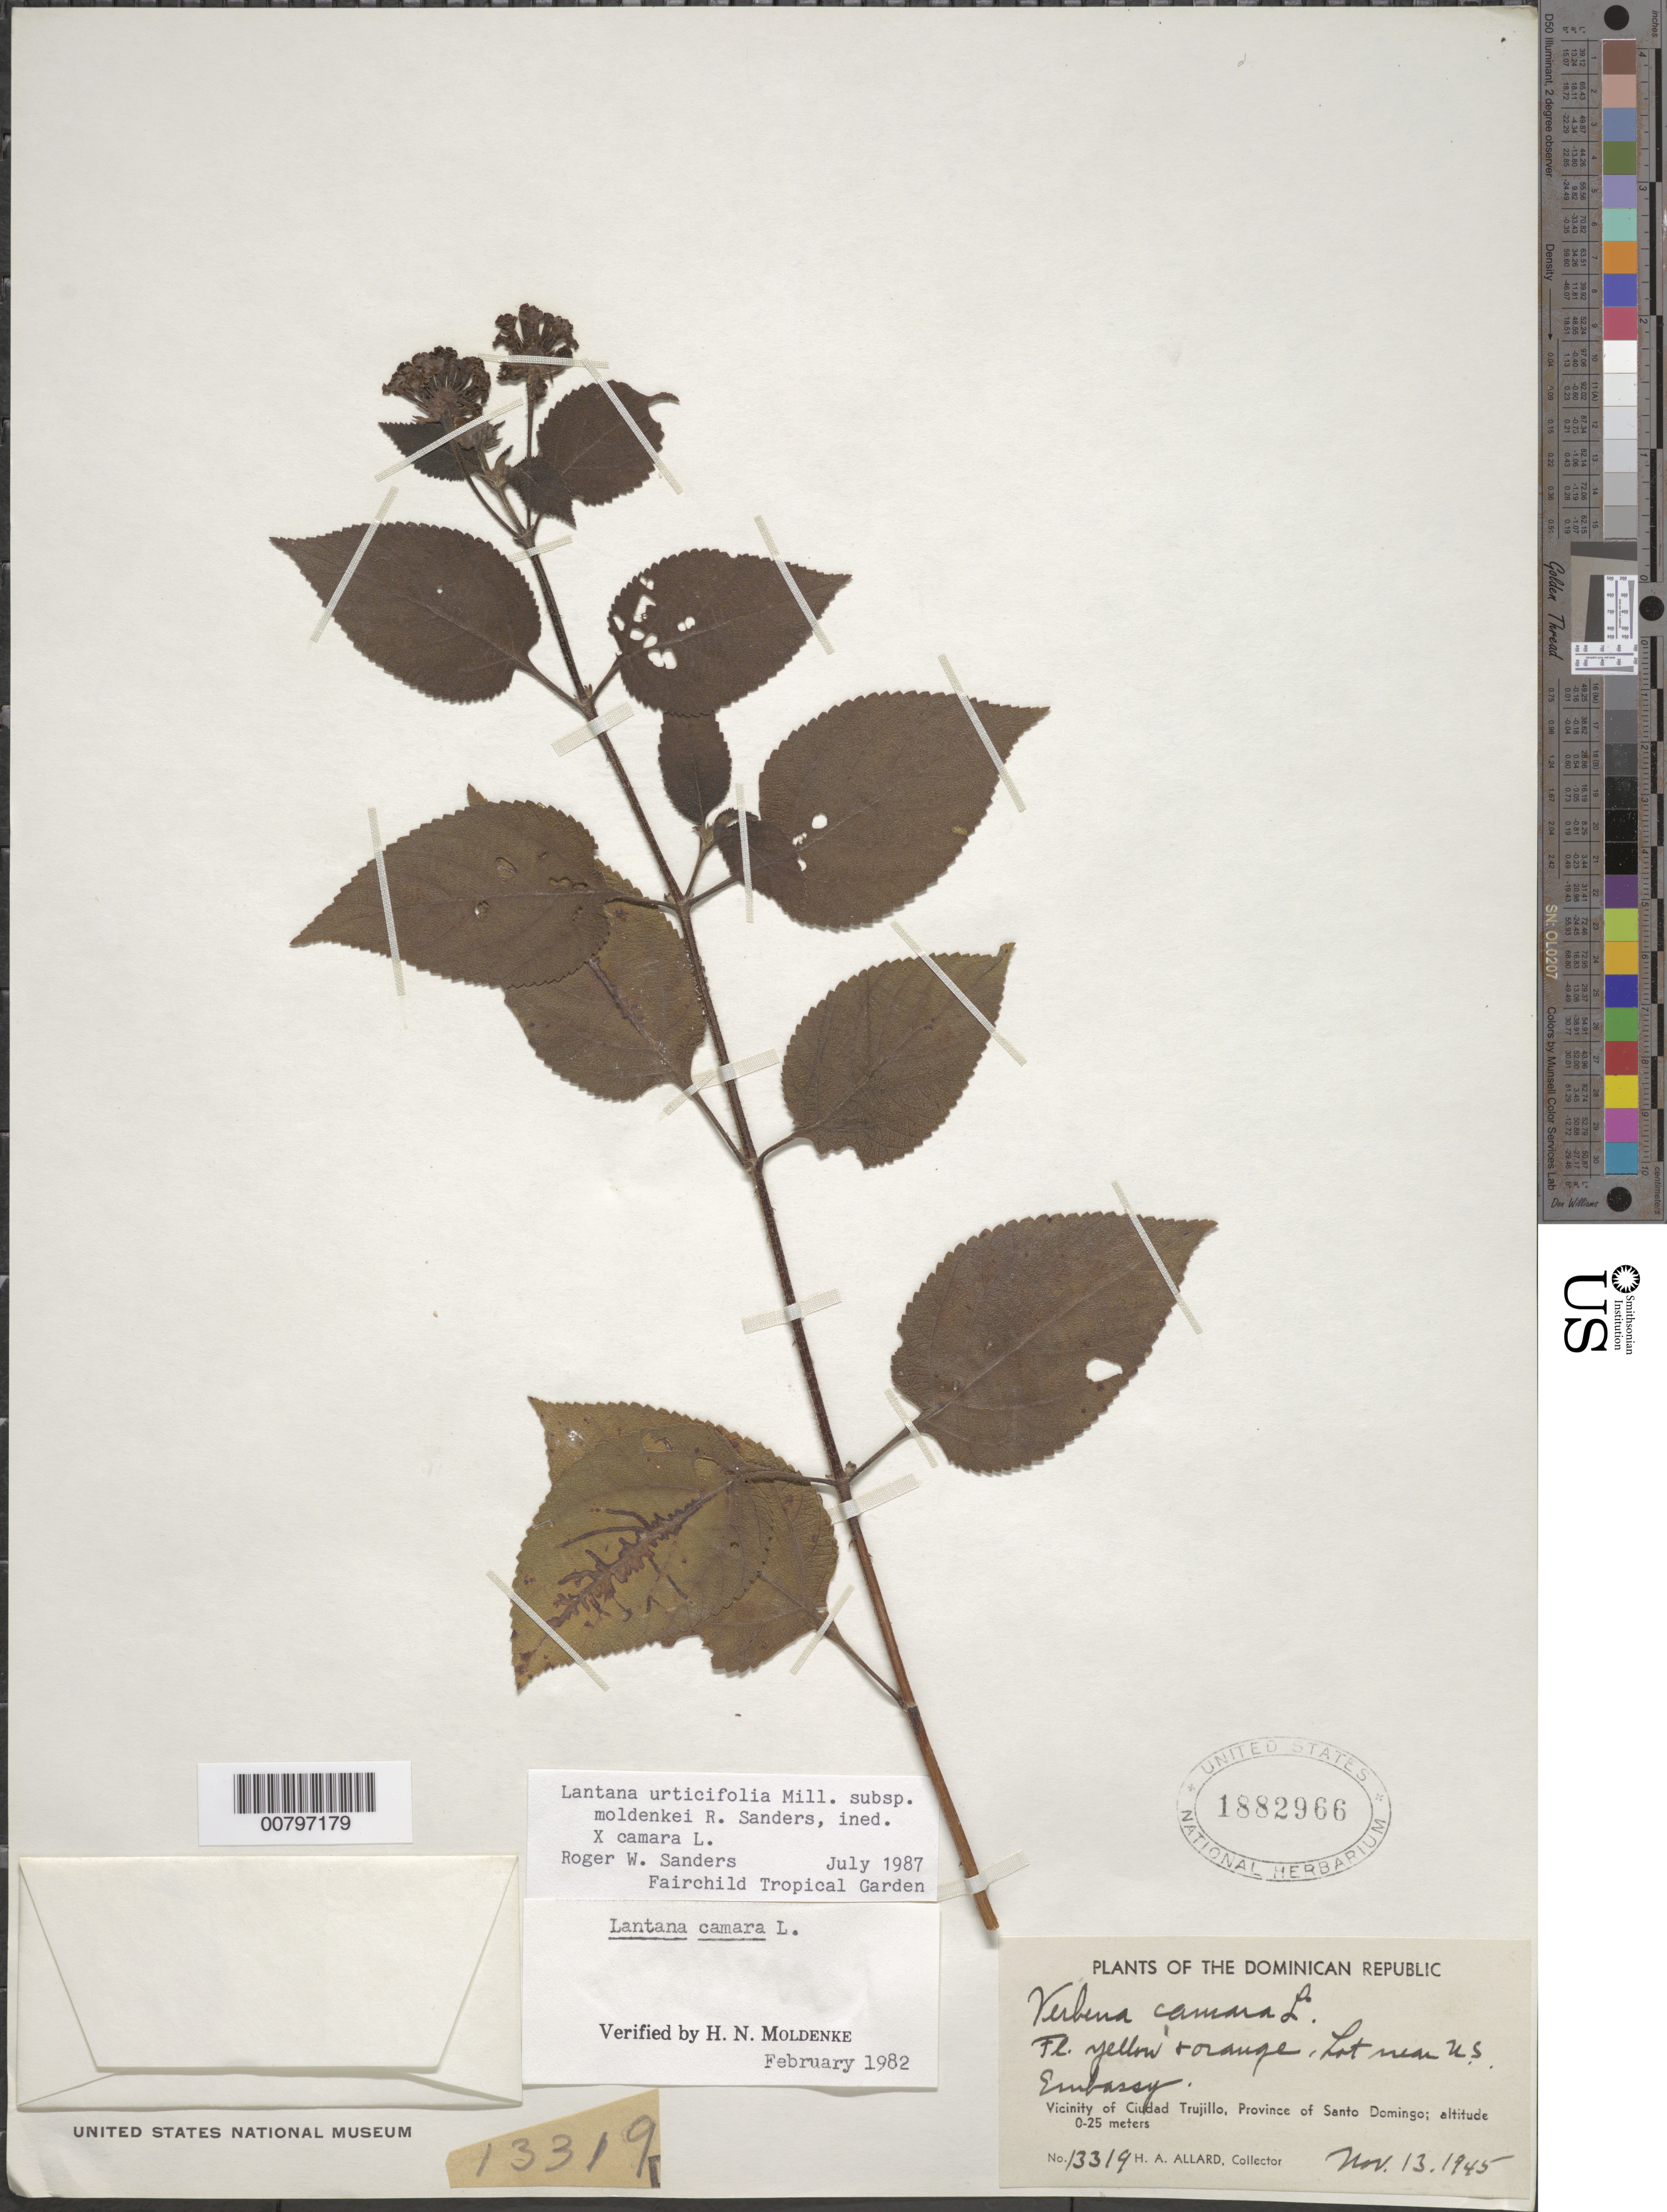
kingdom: Plantae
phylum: Tracheophyta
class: Magnoliopsida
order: Lamiales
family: Verbenaceae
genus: Lantana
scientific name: Lantana camara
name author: L.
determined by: Moldenke, H. N.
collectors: H. A. Allard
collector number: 13319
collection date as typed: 13 Nov 1945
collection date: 1945-11-13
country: Dominican Republic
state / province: Distrito Nacional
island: Hispaniola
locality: Vicinity of Santo Domingo, lot near US Embassy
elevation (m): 0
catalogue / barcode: US 1882966